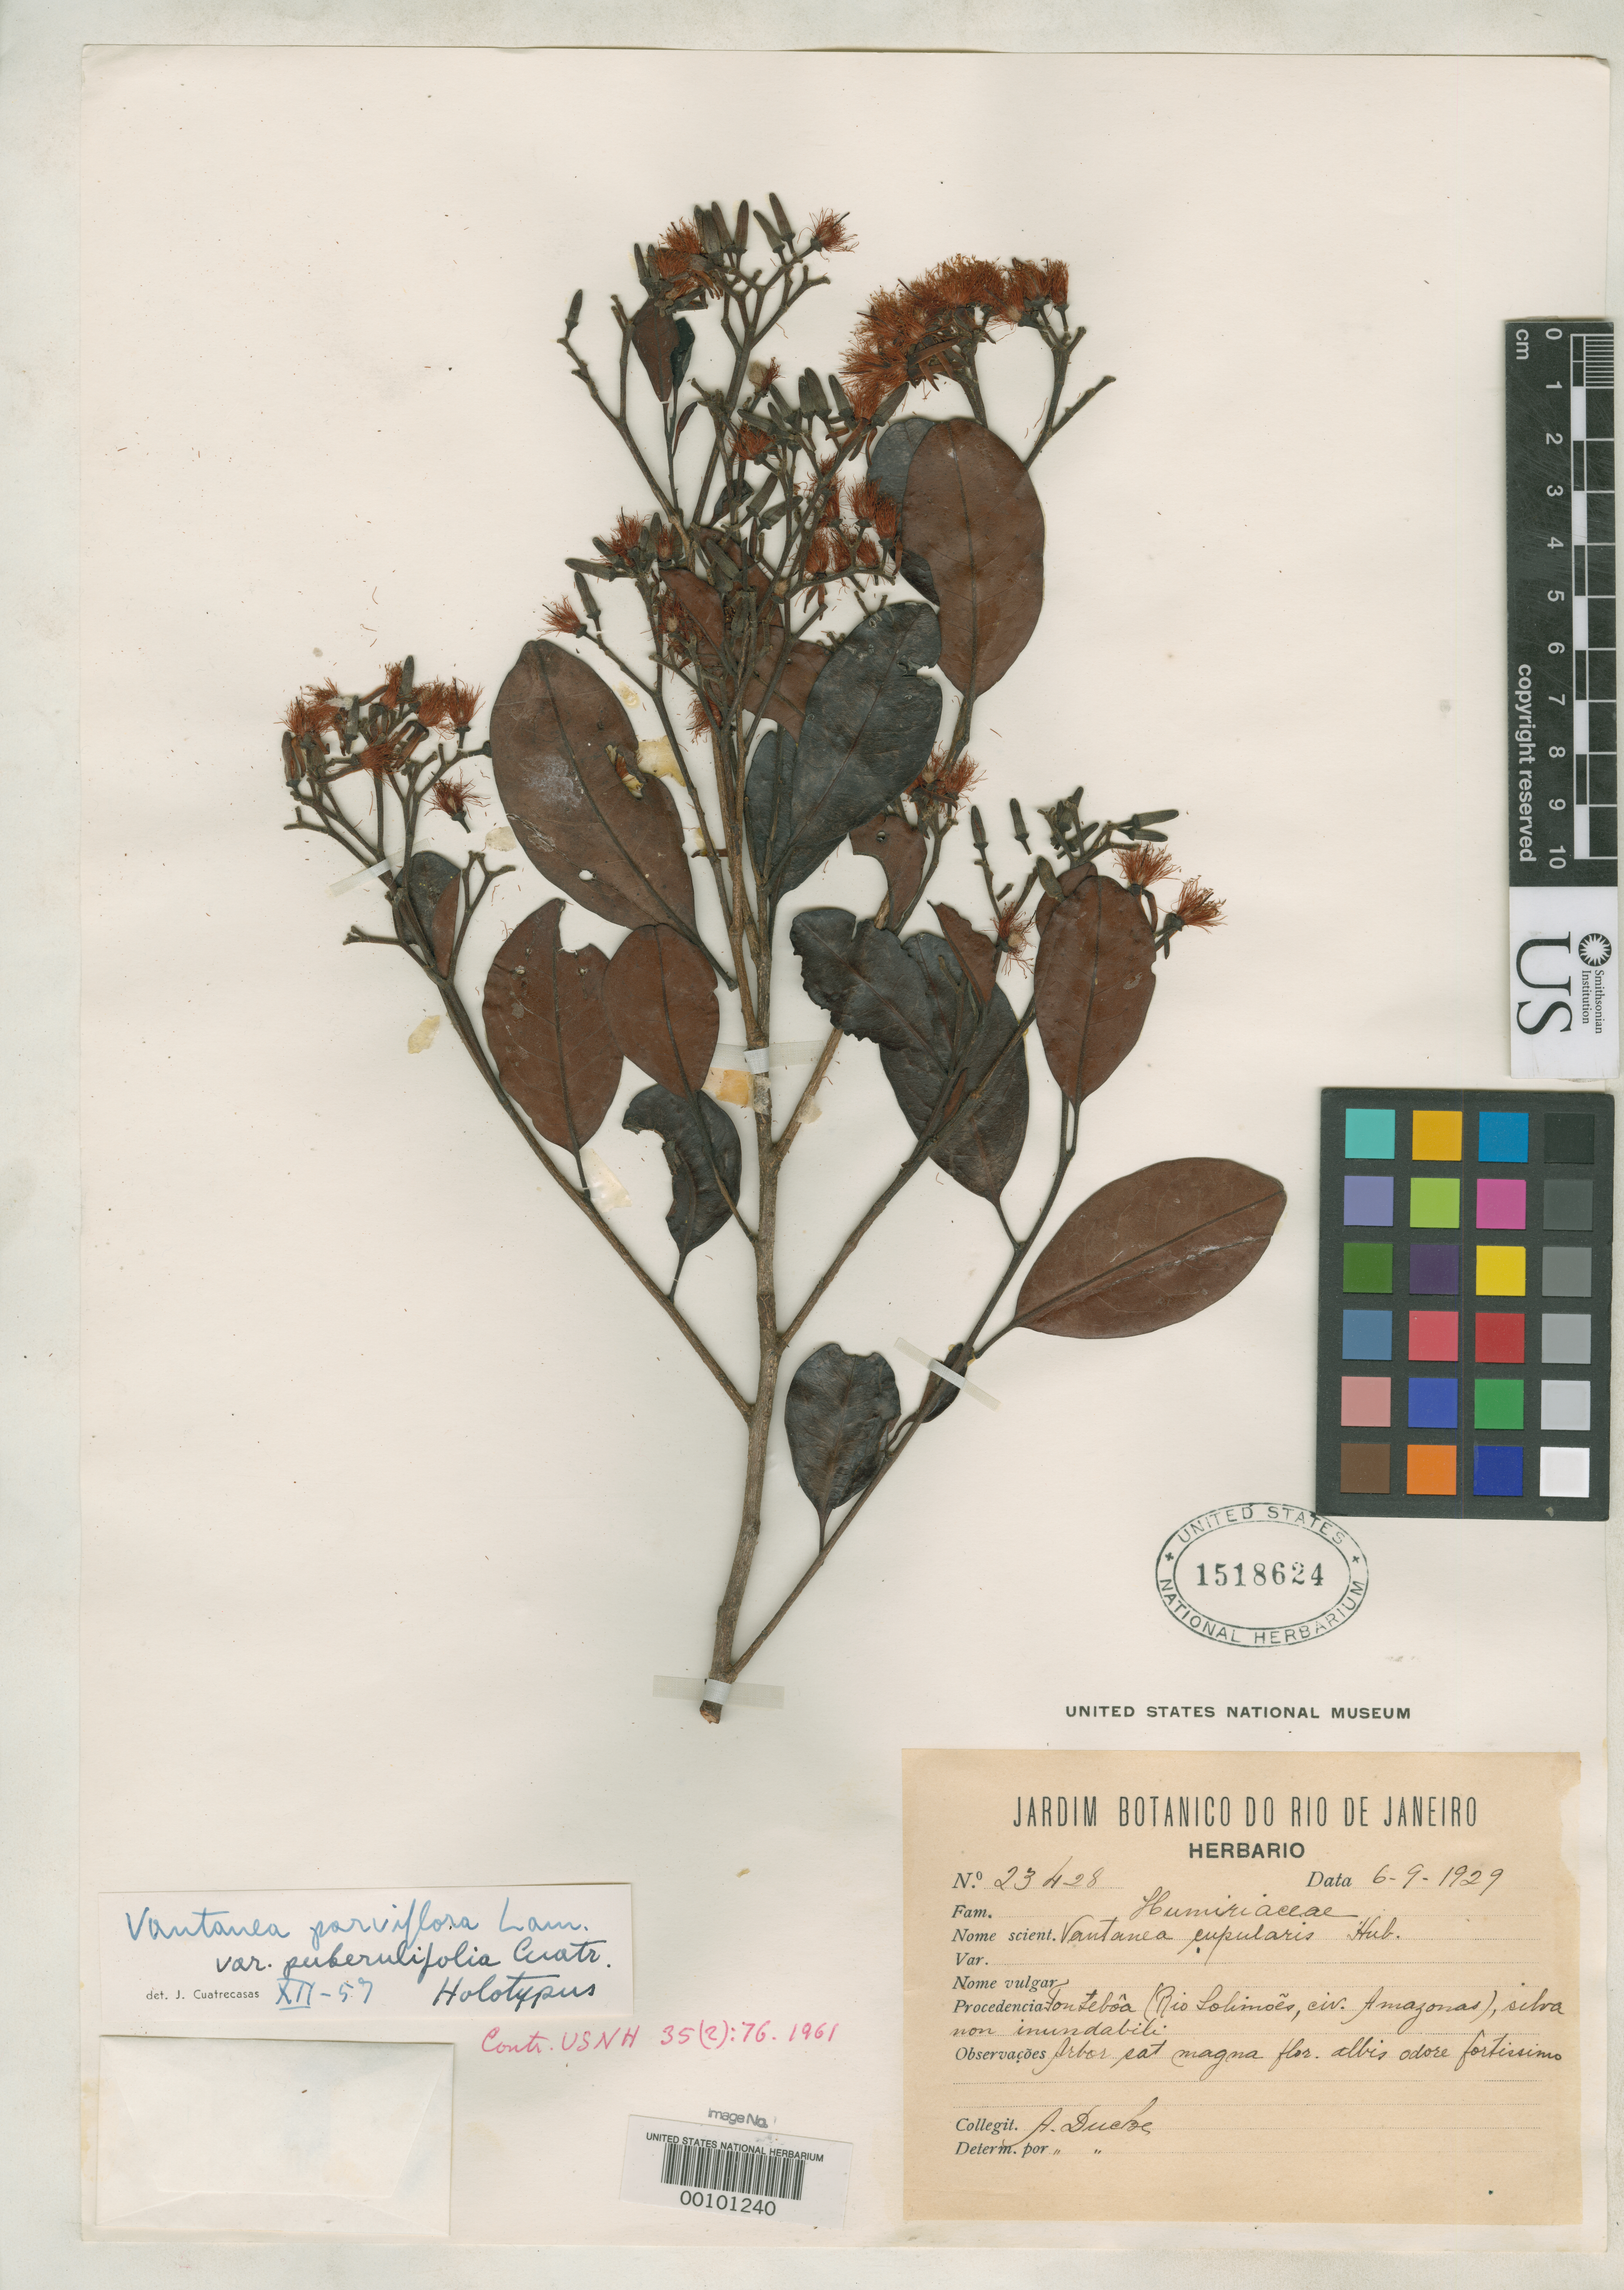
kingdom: Plantae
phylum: Tracheophyta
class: Magnoliopsida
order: Malpighiales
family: Humiriaceae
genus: Vantanea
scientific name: Vantanea parviflora var. puberulifolia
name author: Cuatrec.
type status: Holotype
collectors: A. Ducke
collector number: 23428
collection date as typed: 6-9-1929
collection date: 1929-09-06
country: Brazil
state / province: Amazonas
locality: Fonteboa, Rio Solimoes.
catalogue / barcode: US 1518624